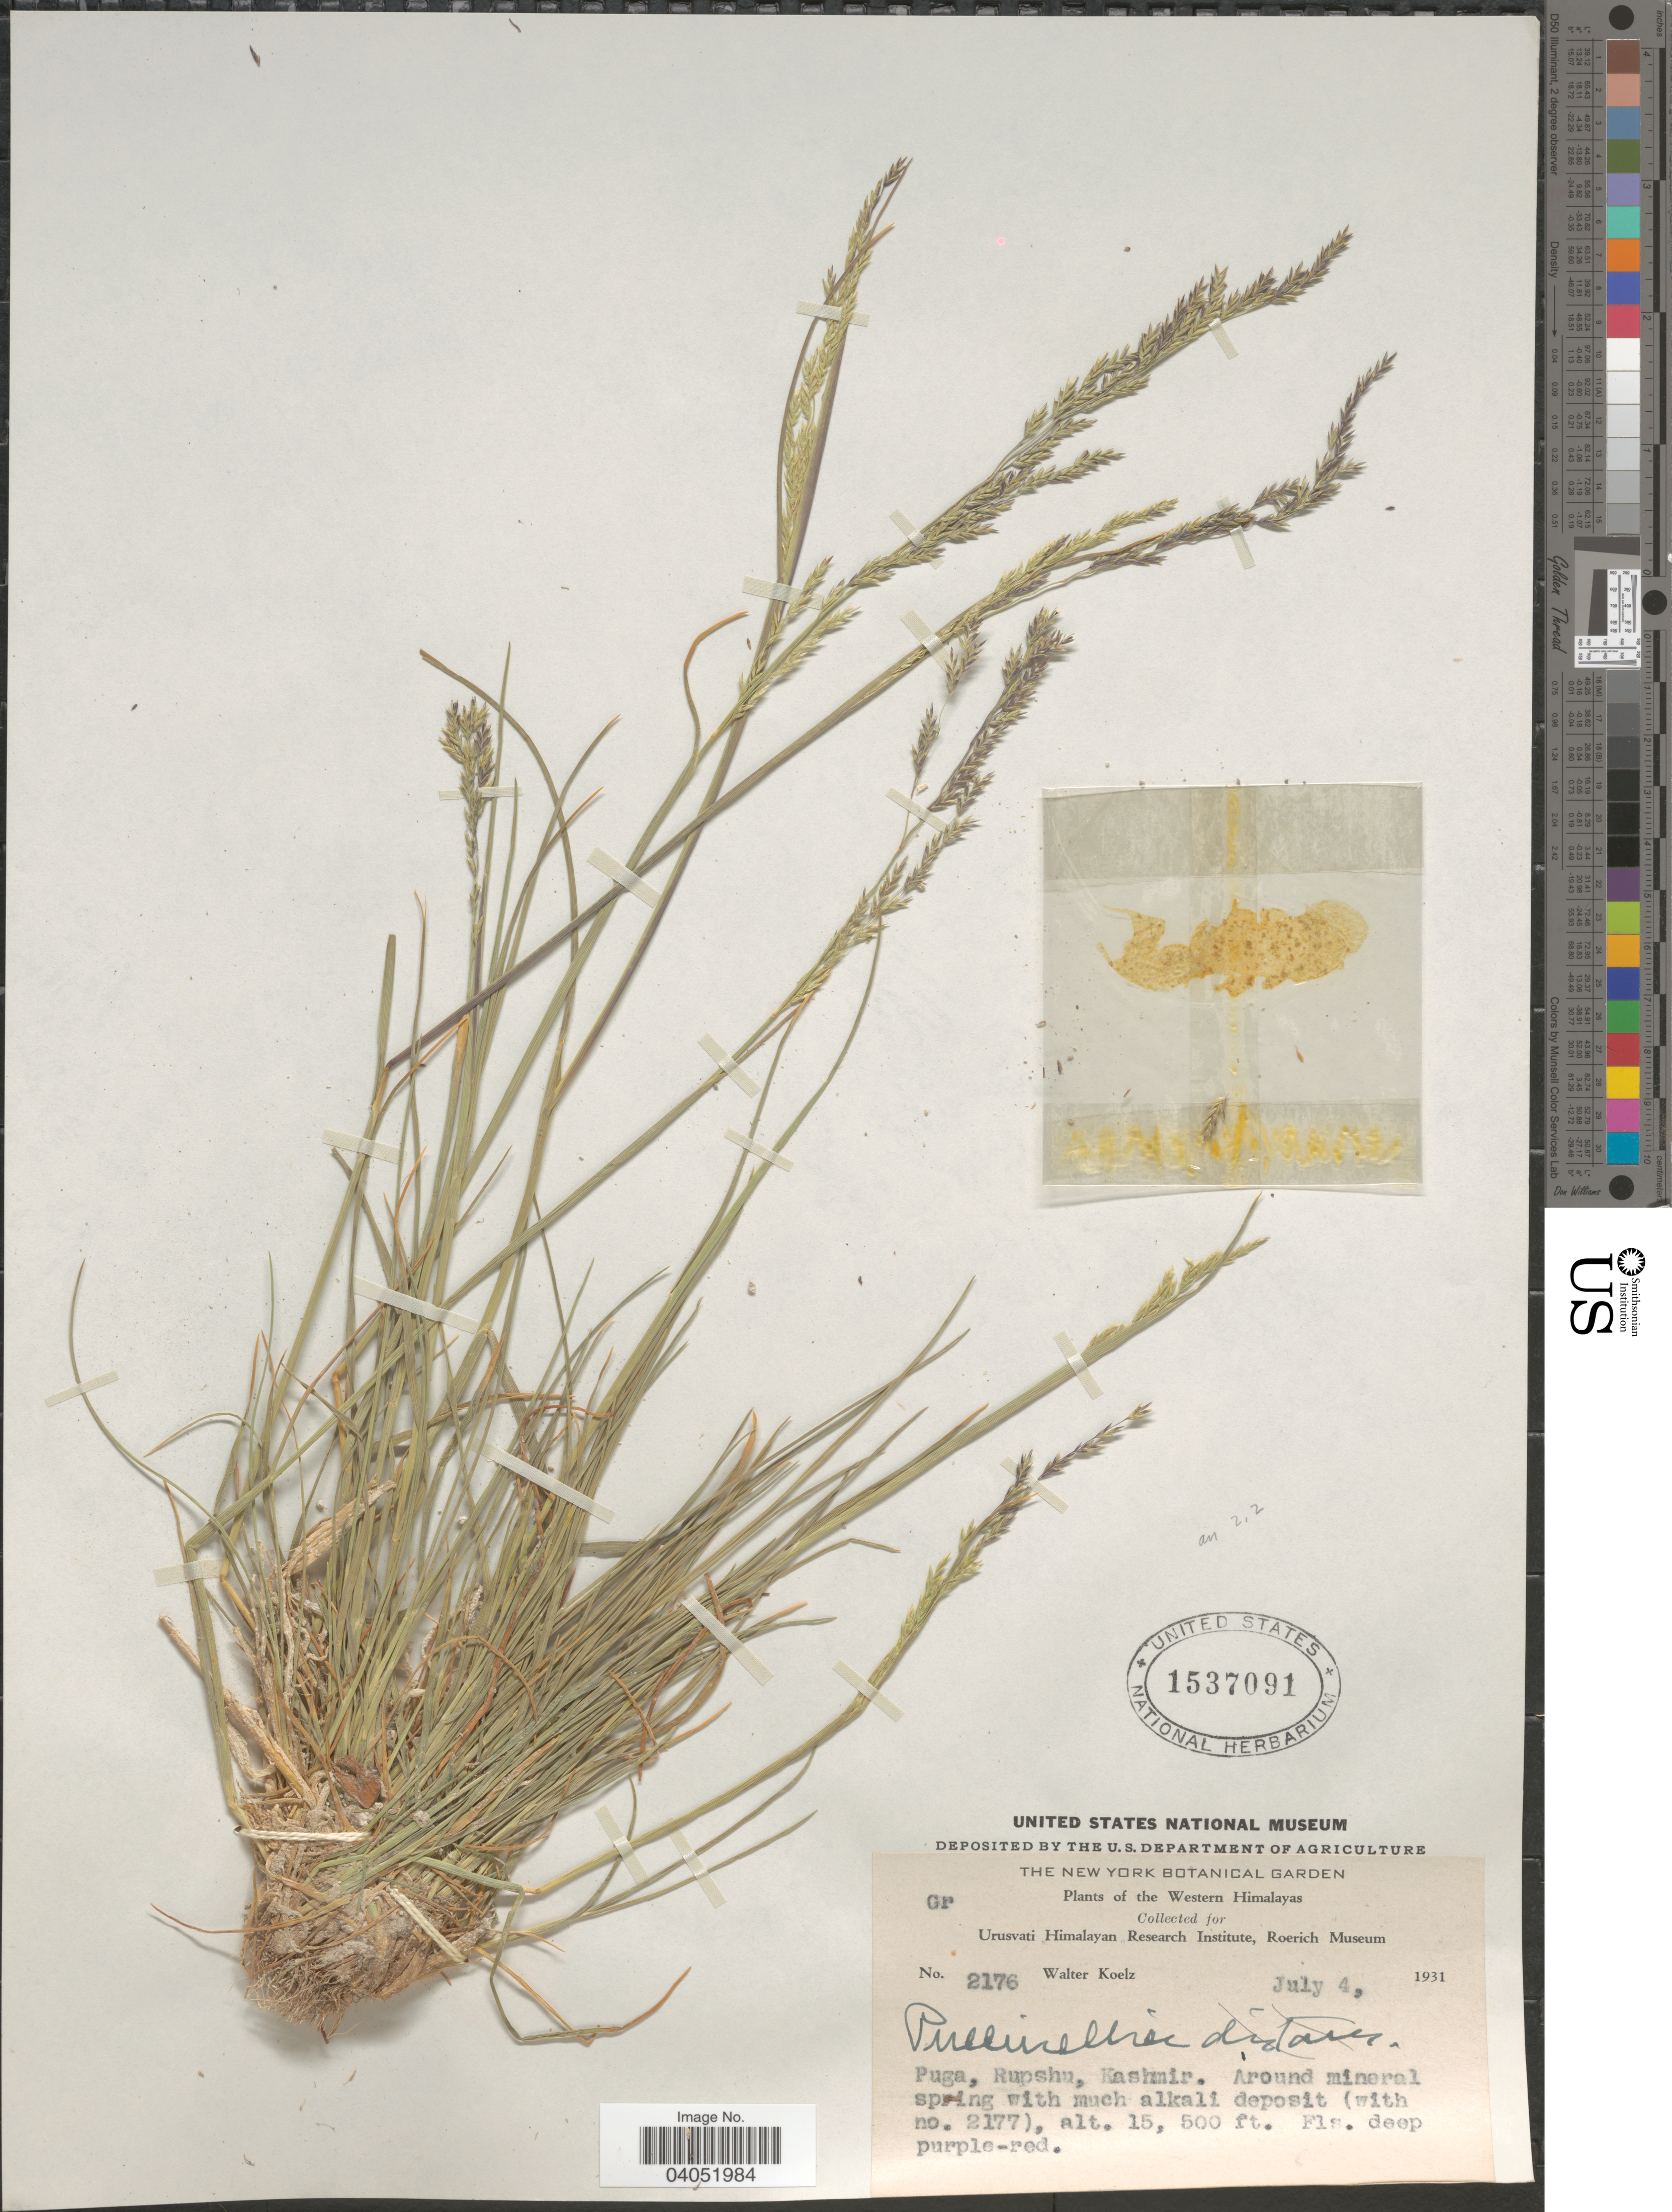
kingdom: Plantae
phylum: Tracheophyta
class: Liliopsida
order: Poales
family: Poaceae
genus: Puccinellia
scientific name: Puccinellia sp.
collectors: W. N. Koelz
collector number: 2176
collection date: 1931-07-04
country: India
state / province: Jammu and Kashmir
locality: The Western Himalayas. Puga, Rupshu, Kashmir.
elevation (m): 4724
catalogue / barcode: US 1537091